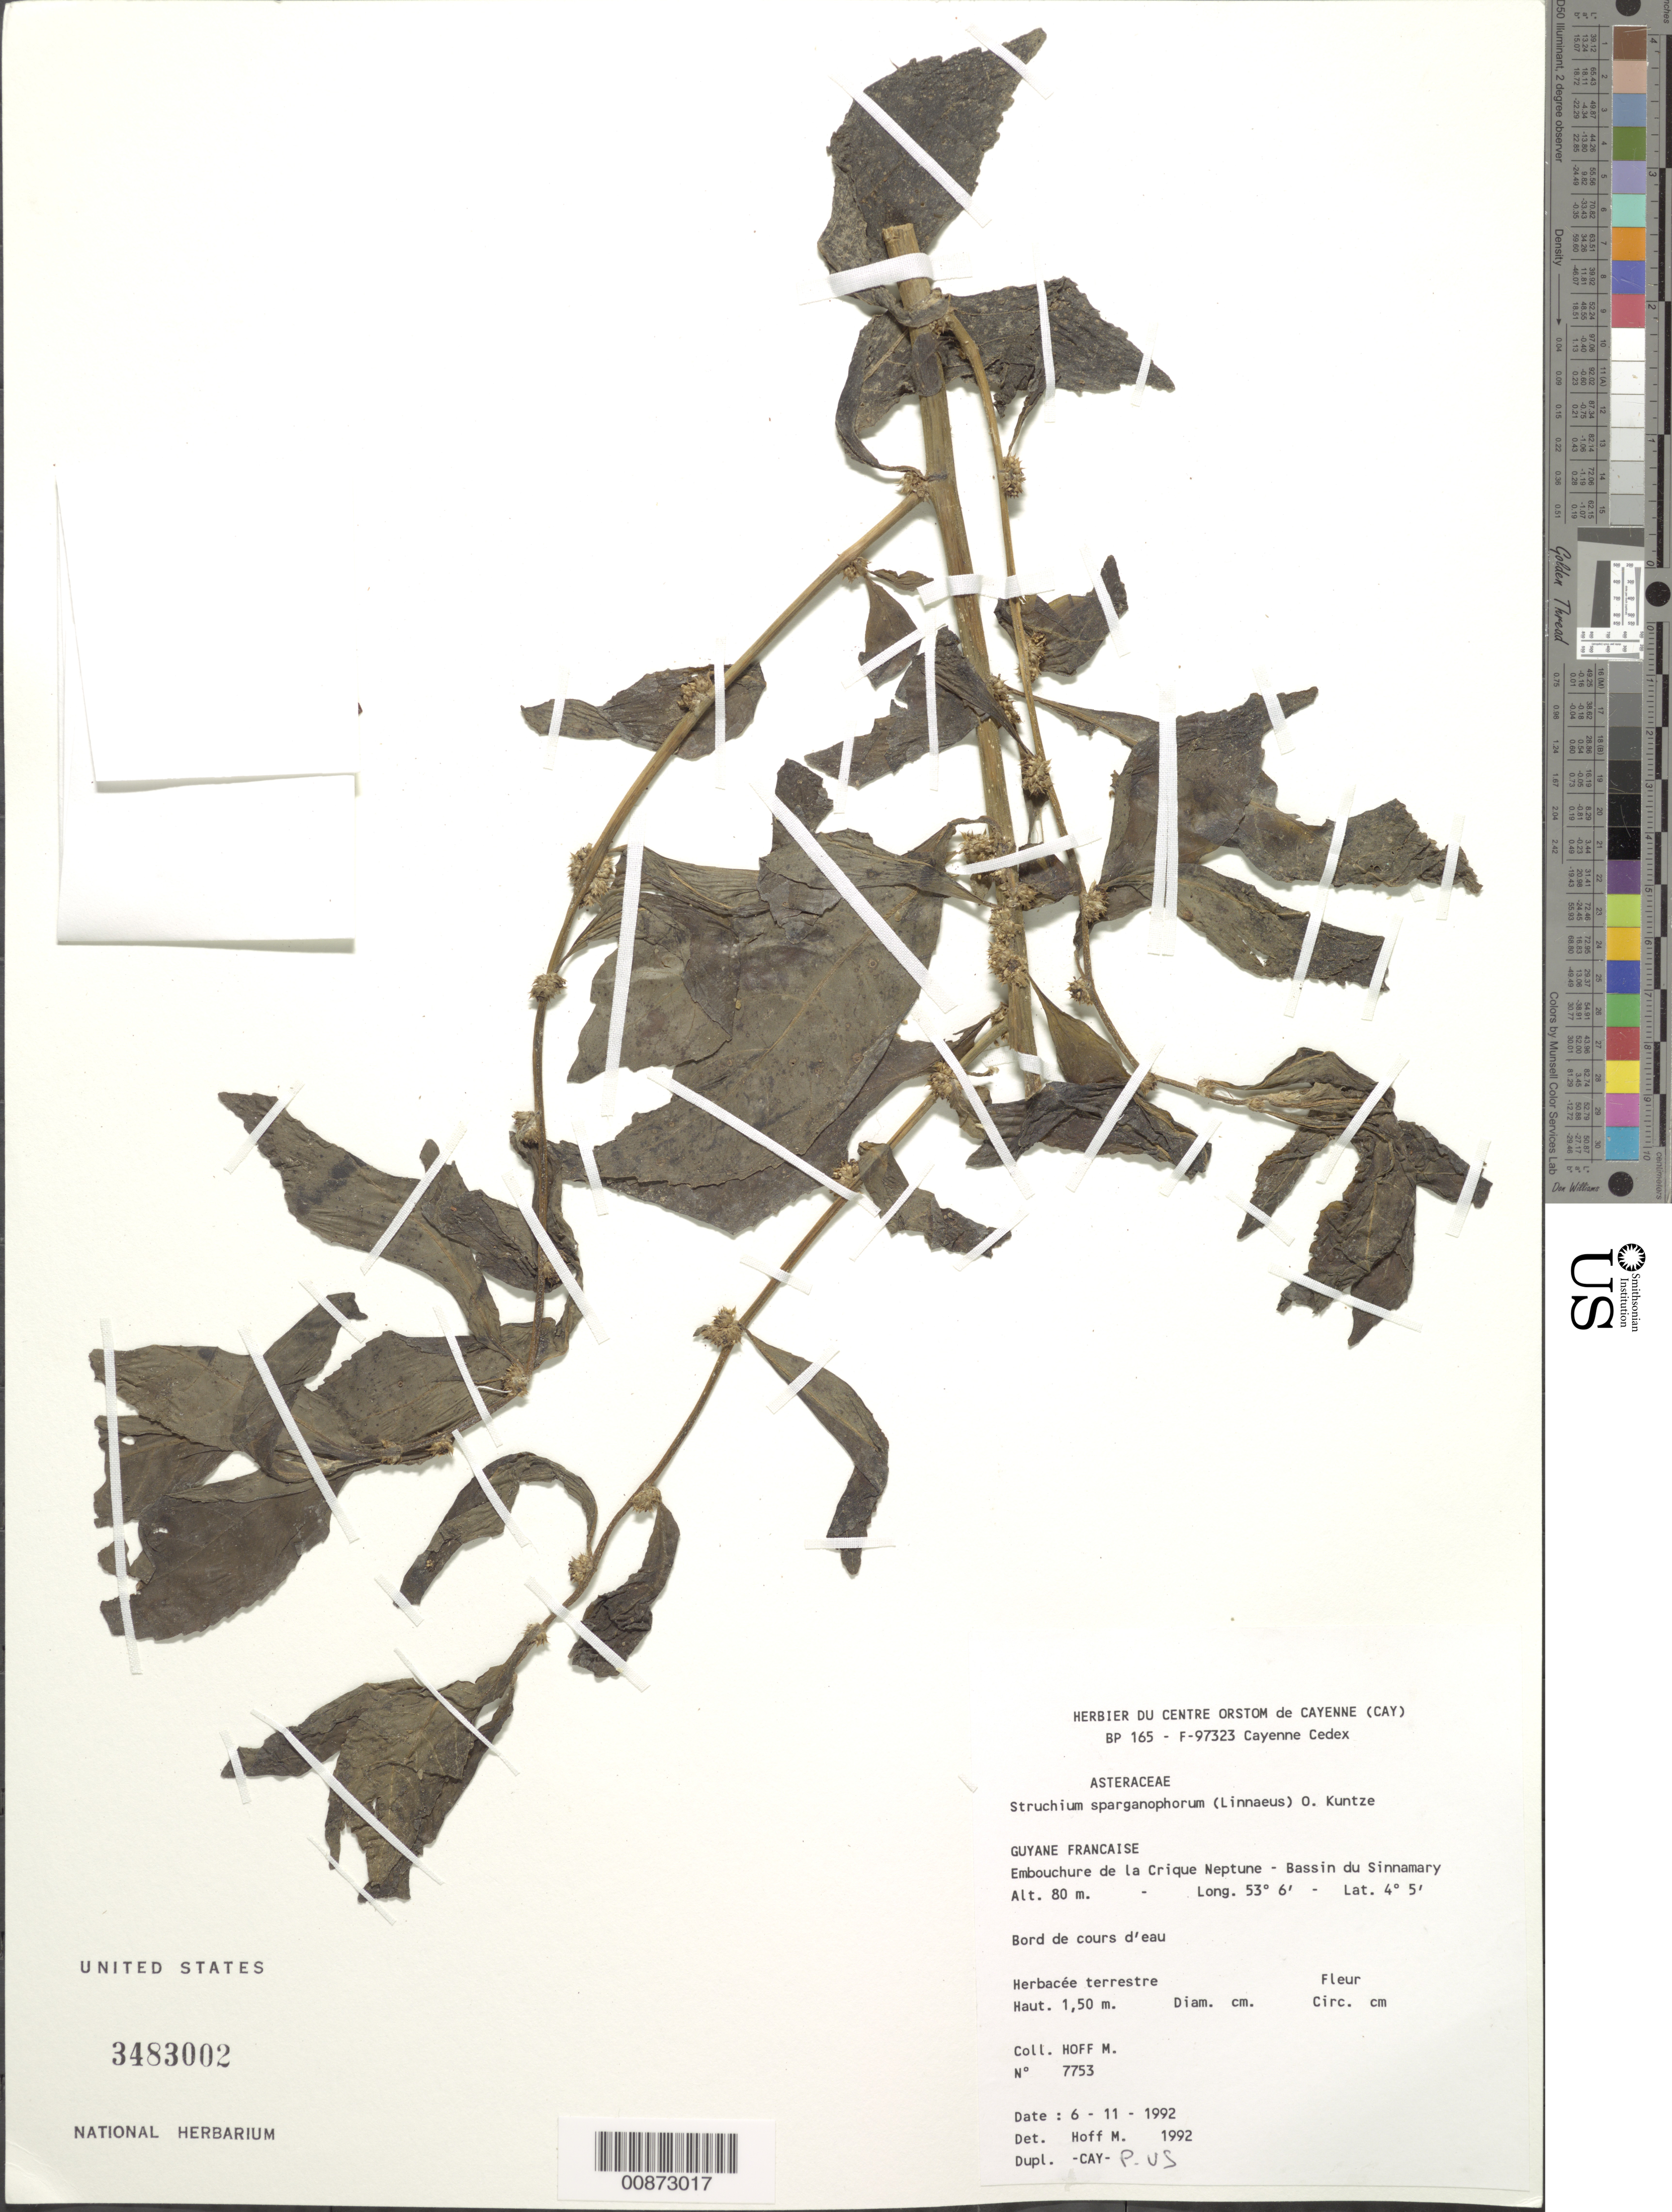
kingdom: Plantae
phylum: Tracheophyta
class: Magnoliopsida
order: Asterales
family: Asteraceae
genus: Struchium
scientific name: Struchium sparganophorum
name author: (L.) Kuntze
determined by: Hoff, M.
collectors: M. Hoff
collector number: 7753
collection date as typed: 6-Nov-92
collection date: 1992-11-06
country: French Guiana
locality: Crique Neptune, embouchure, Bassin du Sinnamary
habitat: Bord de cours d'eau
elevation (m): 80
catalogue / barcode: US 3483002